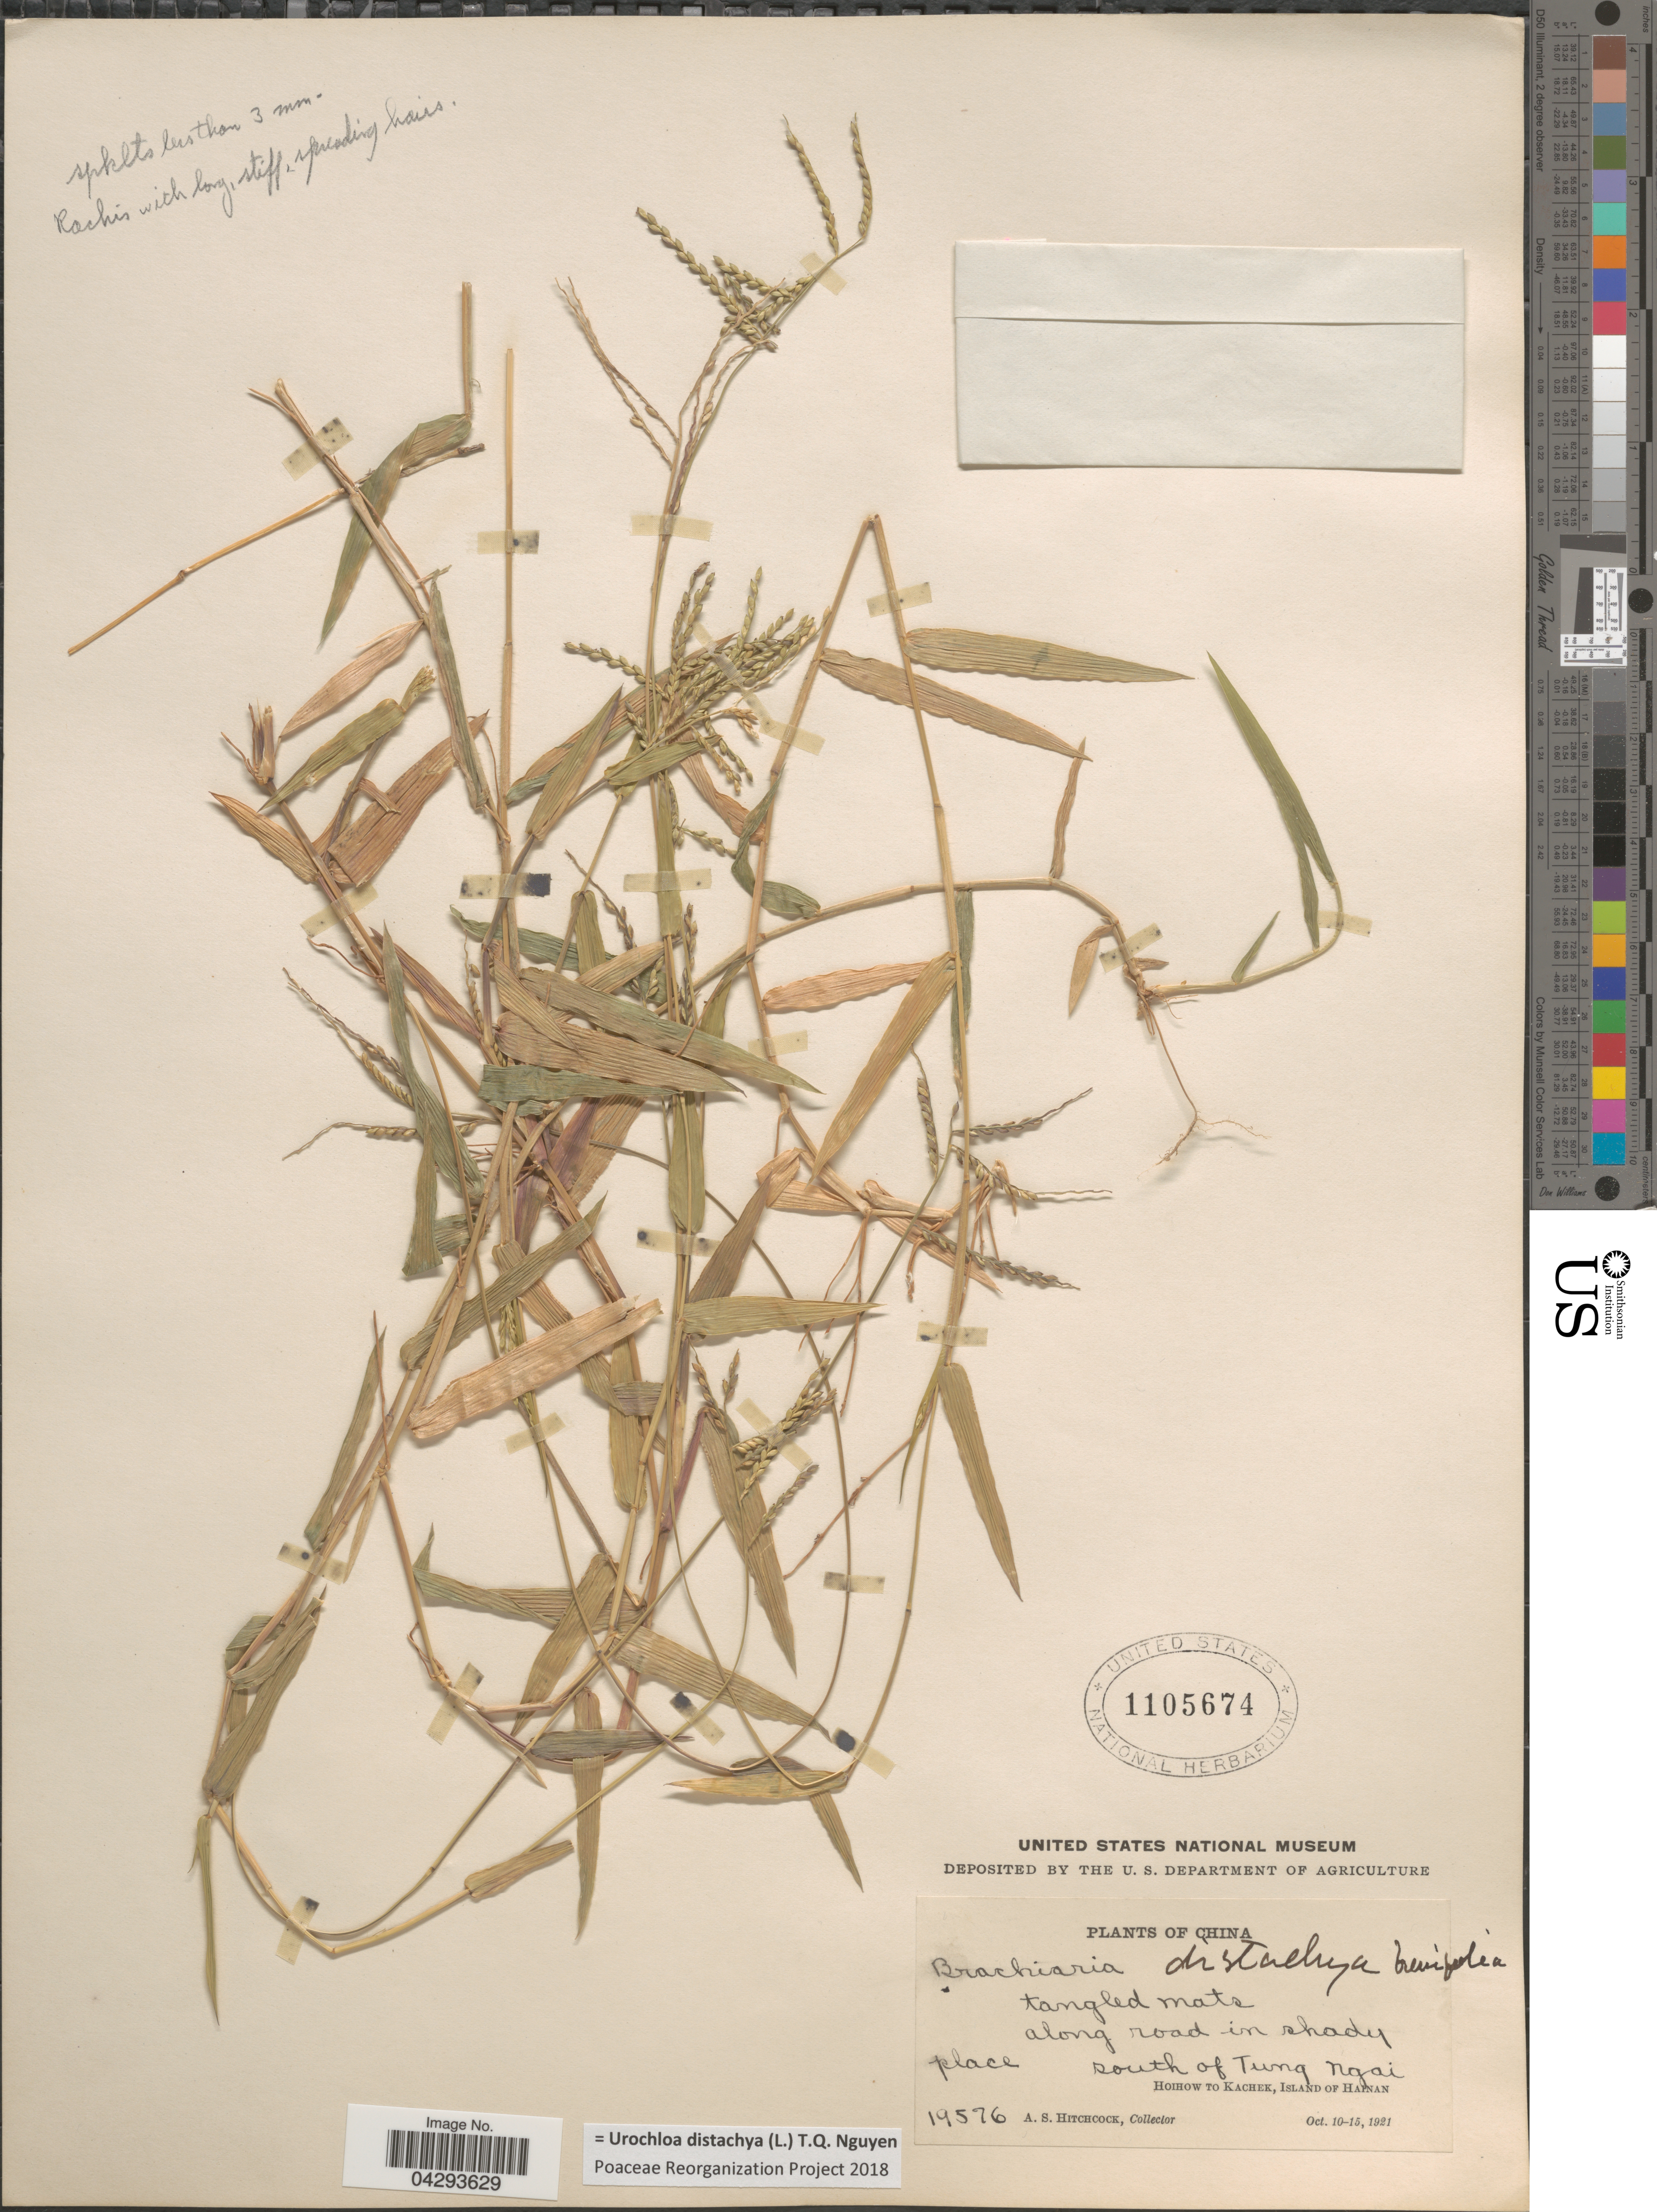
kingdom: Plantae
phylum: Tracheophyta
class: Liliopsida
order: Poales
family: Poaceae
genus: Urochloa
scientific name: Urochloa distachya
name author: (L.) T.Q. Nguyen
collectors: A. S. Hitchcock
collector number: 19576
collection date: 1921-10-10/1921-10-15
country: China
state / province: Hainan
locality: South of Tung Ngai. Hoihow to Kachek, Island of Hainan.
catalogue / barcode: US 1105674